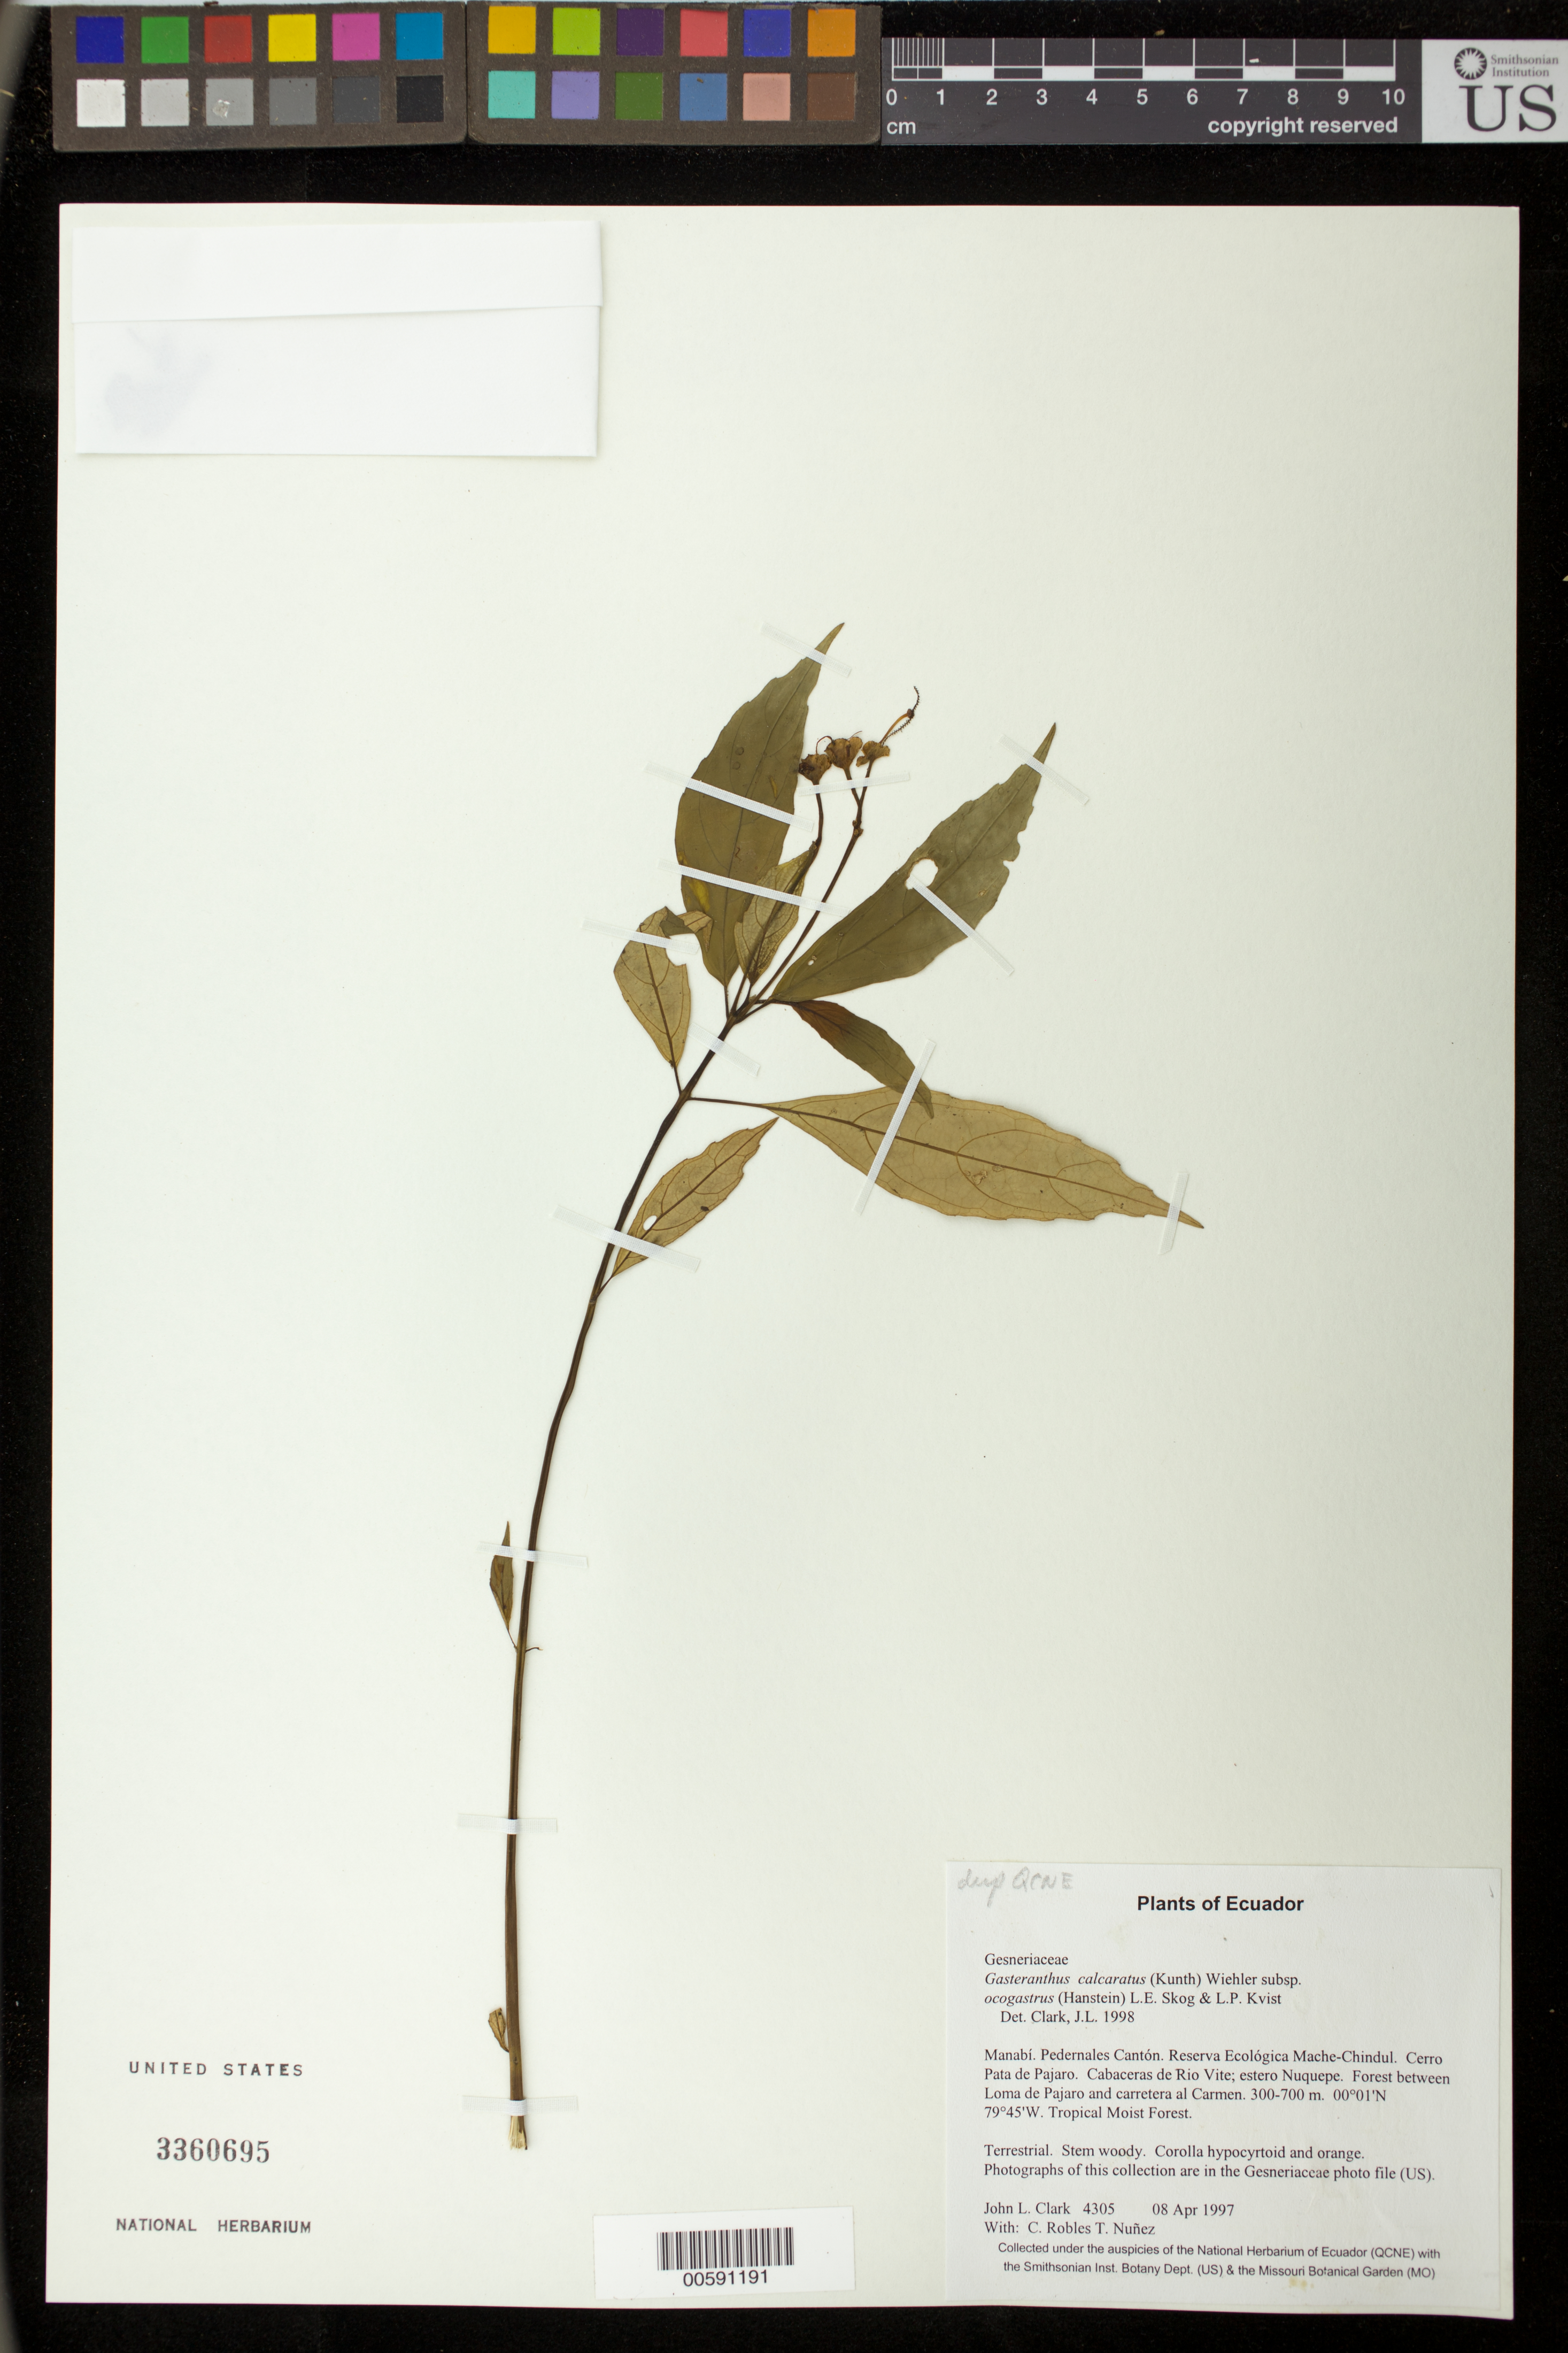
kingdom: Plantae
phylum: Tracheophyta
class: Magnoliopsida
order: Lamiales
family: Gesneriaceae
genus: Sinningia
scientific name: Sinningia incarnata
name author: (Aubl.) D.L. Denham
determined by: Clark, J. L., (SEL), The Marie Selby Botanical Garden (UNITED STATES)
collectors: J. L. Clark, T. Núñez & C. Robles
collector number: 4305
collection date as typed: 08 Apr 1997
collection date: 1997-04-08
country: Ecuador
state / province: Manabí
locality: Pedernales Cantón. Reserva Ecológica Mache-Chindul. Cerro Pata de Pajaro. Cabaceras de Rio Vite; estero Nuquepe. Forest between Loma de Pajaro and carretera al Carmen.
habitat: Tropical Moist Forest.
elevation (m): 300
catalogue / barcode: US 3360695